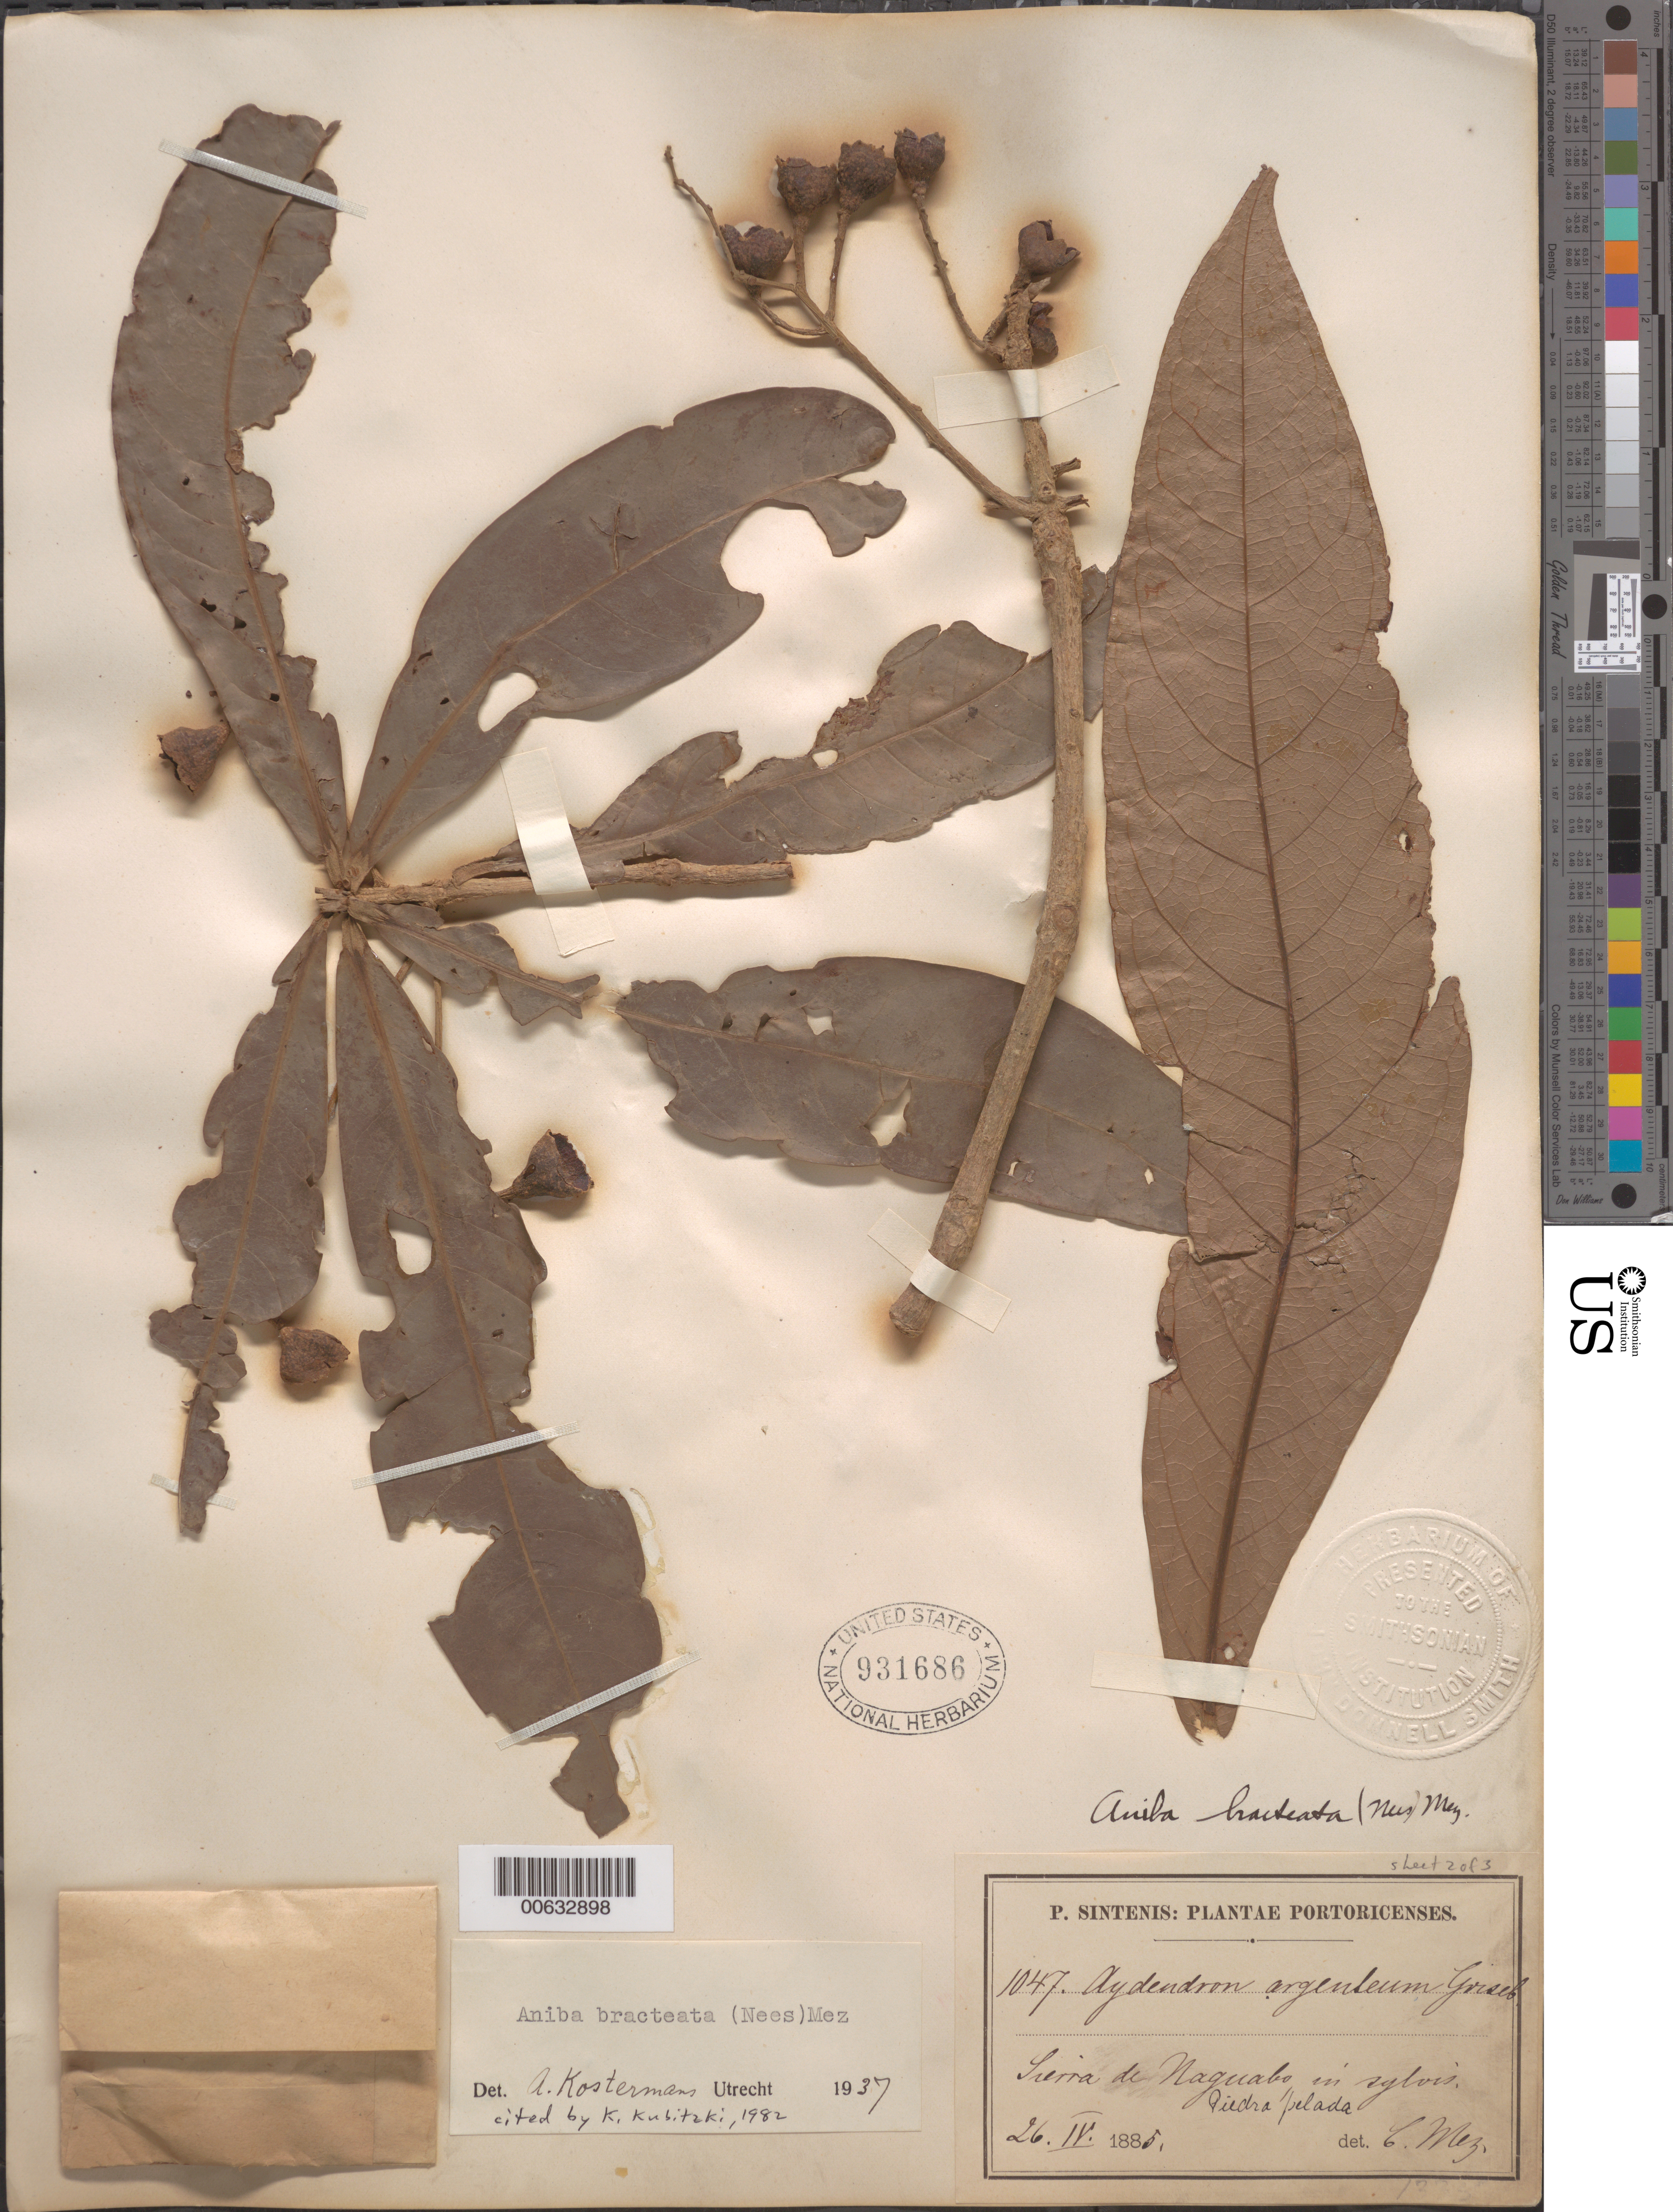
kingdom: Plantae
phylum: Tracheophyta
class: Magnoliopsida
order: Laurales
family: Lauraceae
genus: Aniba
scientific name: Aniba bracteata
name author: (Nees) Mez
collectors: P. Sintenis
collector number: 1047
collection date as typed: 26 Apr 1885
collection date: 1885-04-26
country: Puerto Rico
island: Greater Antilles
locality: Sierra de Naguabo, in sylvis montis Piedra palada.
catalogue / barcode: US 931686